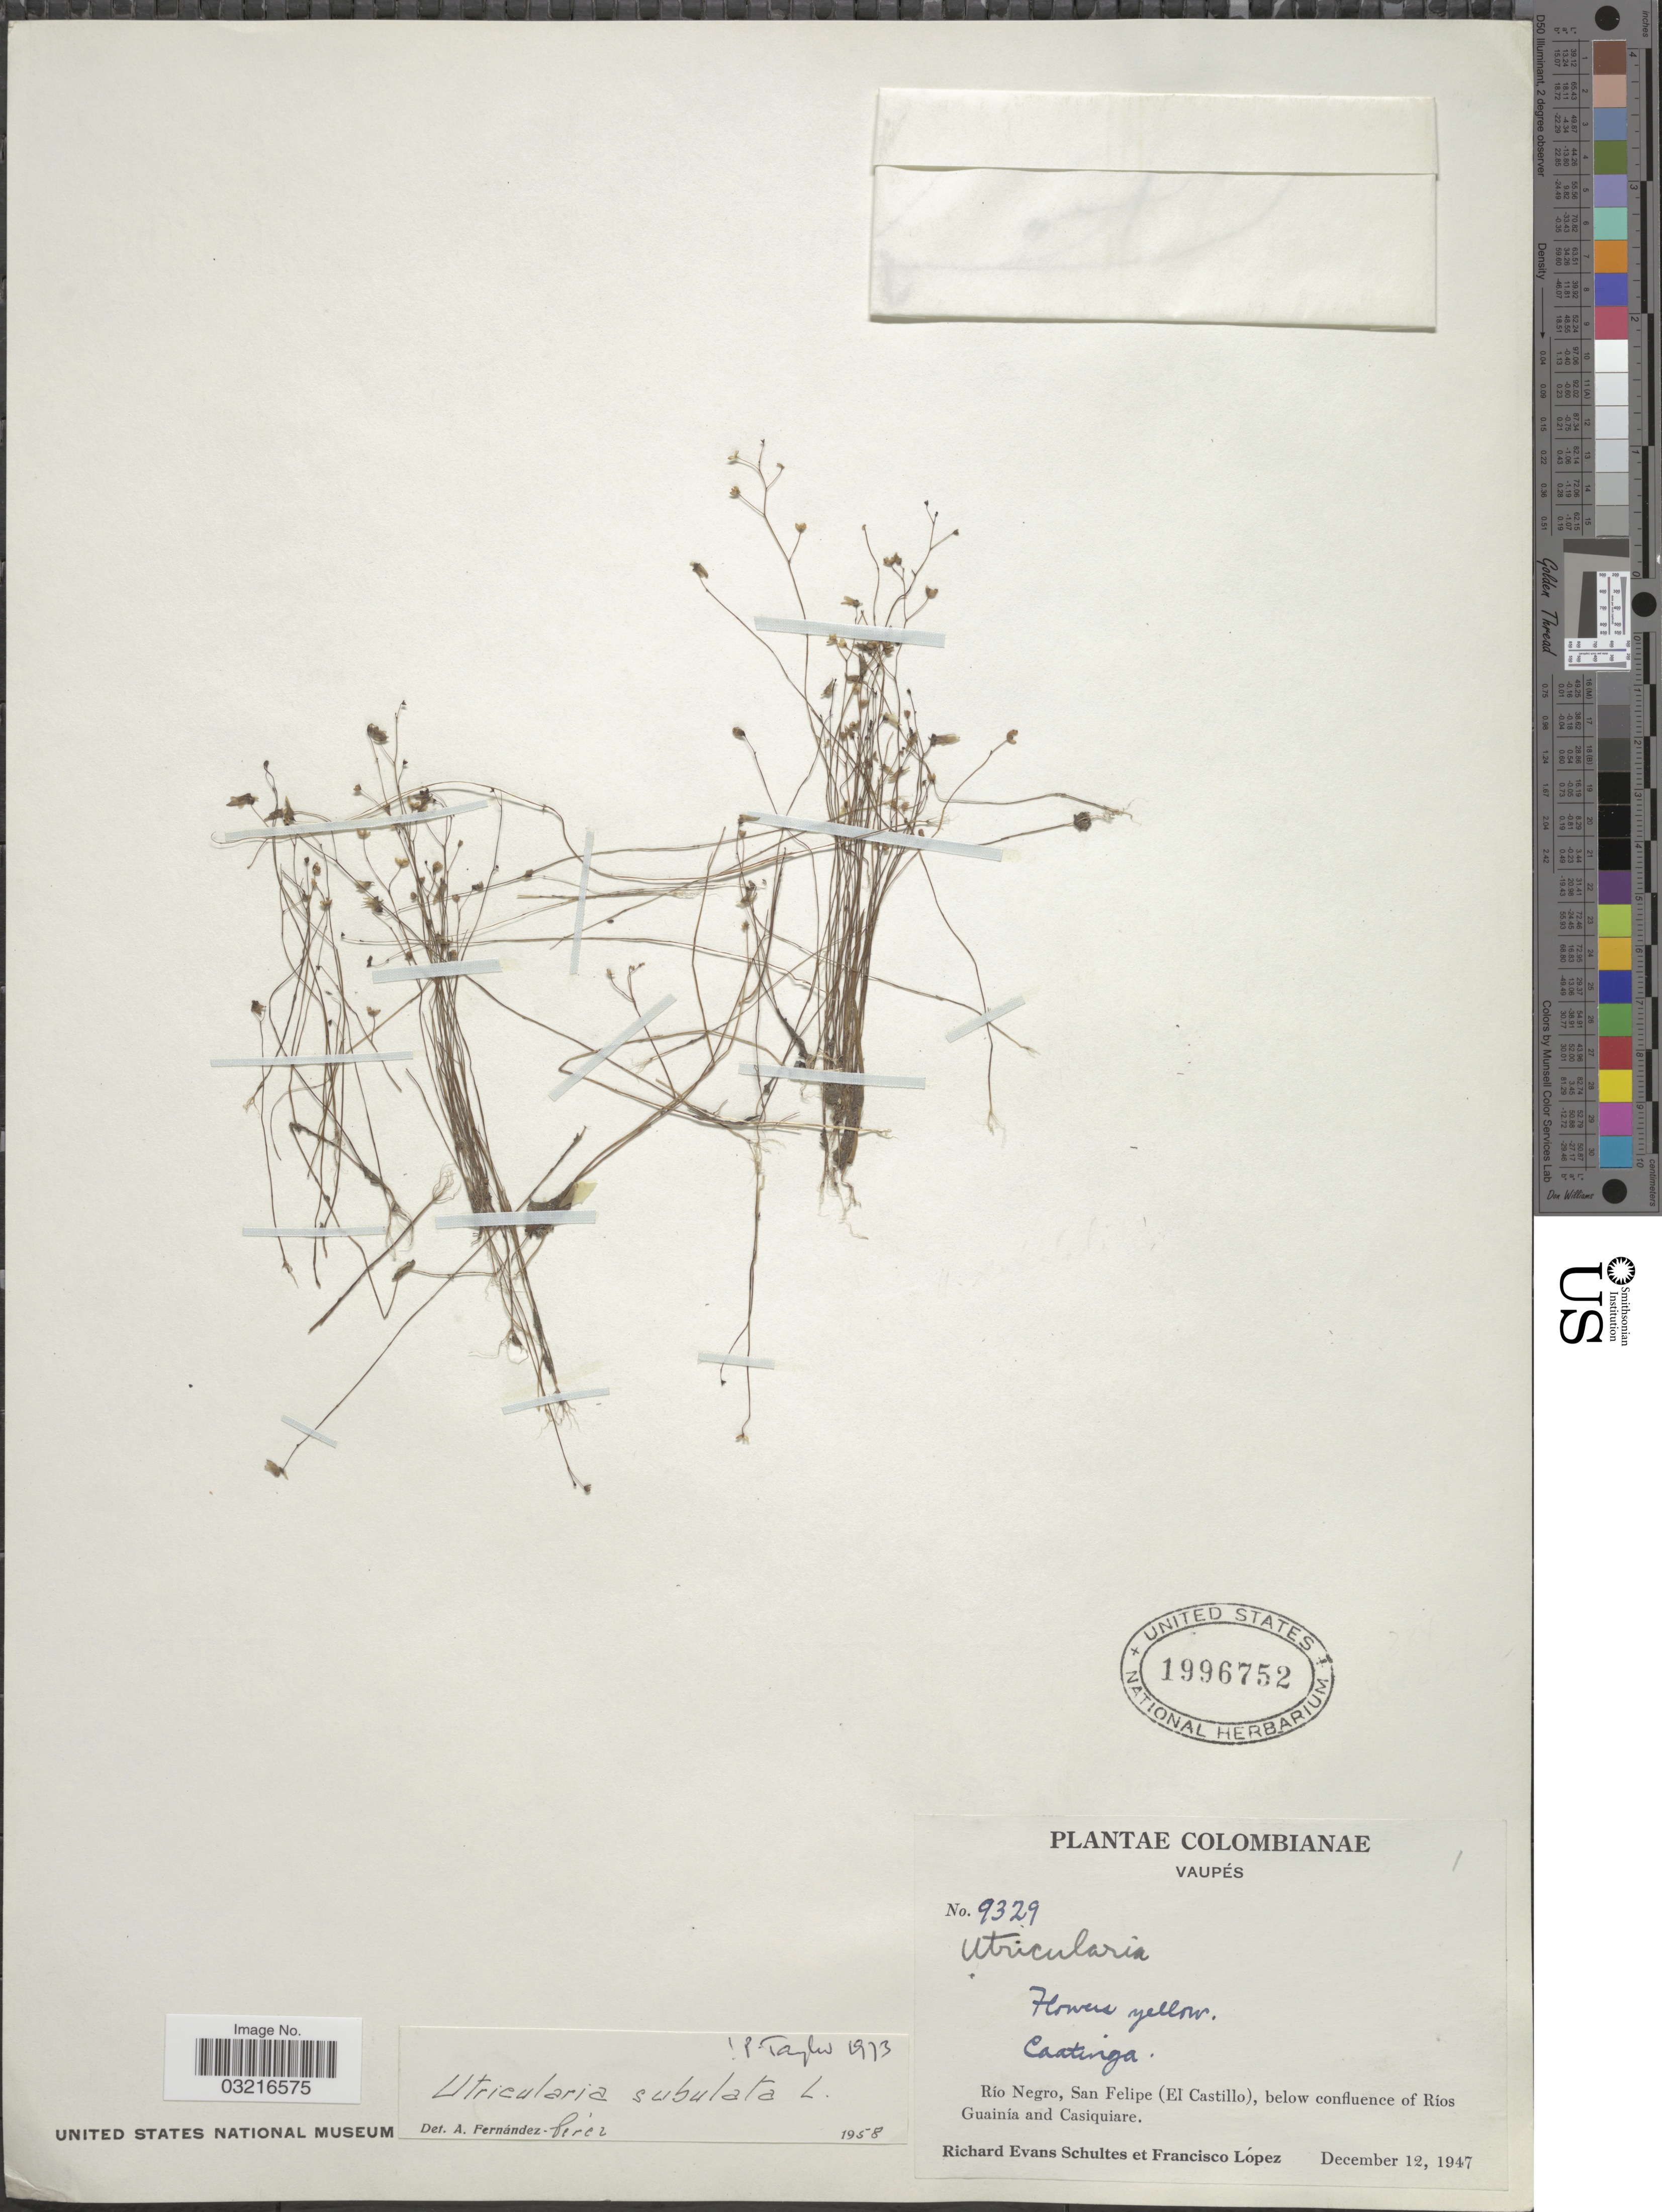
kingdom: Plantae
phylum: Tracheophyta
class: Magnoliopsida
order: Lamiales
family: Lentibulariaceae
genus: Utricularia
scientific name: Utricularia subulata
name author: L.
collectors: R. E. Schultes & F. Lopéz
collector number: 9329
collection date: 1947-12-12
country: Colombia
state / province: Vaupés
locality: Río Negro, San Felipe (El Castillo), below confluence of Ríos Guainía and Casiquiare.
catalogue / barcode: US 1996752